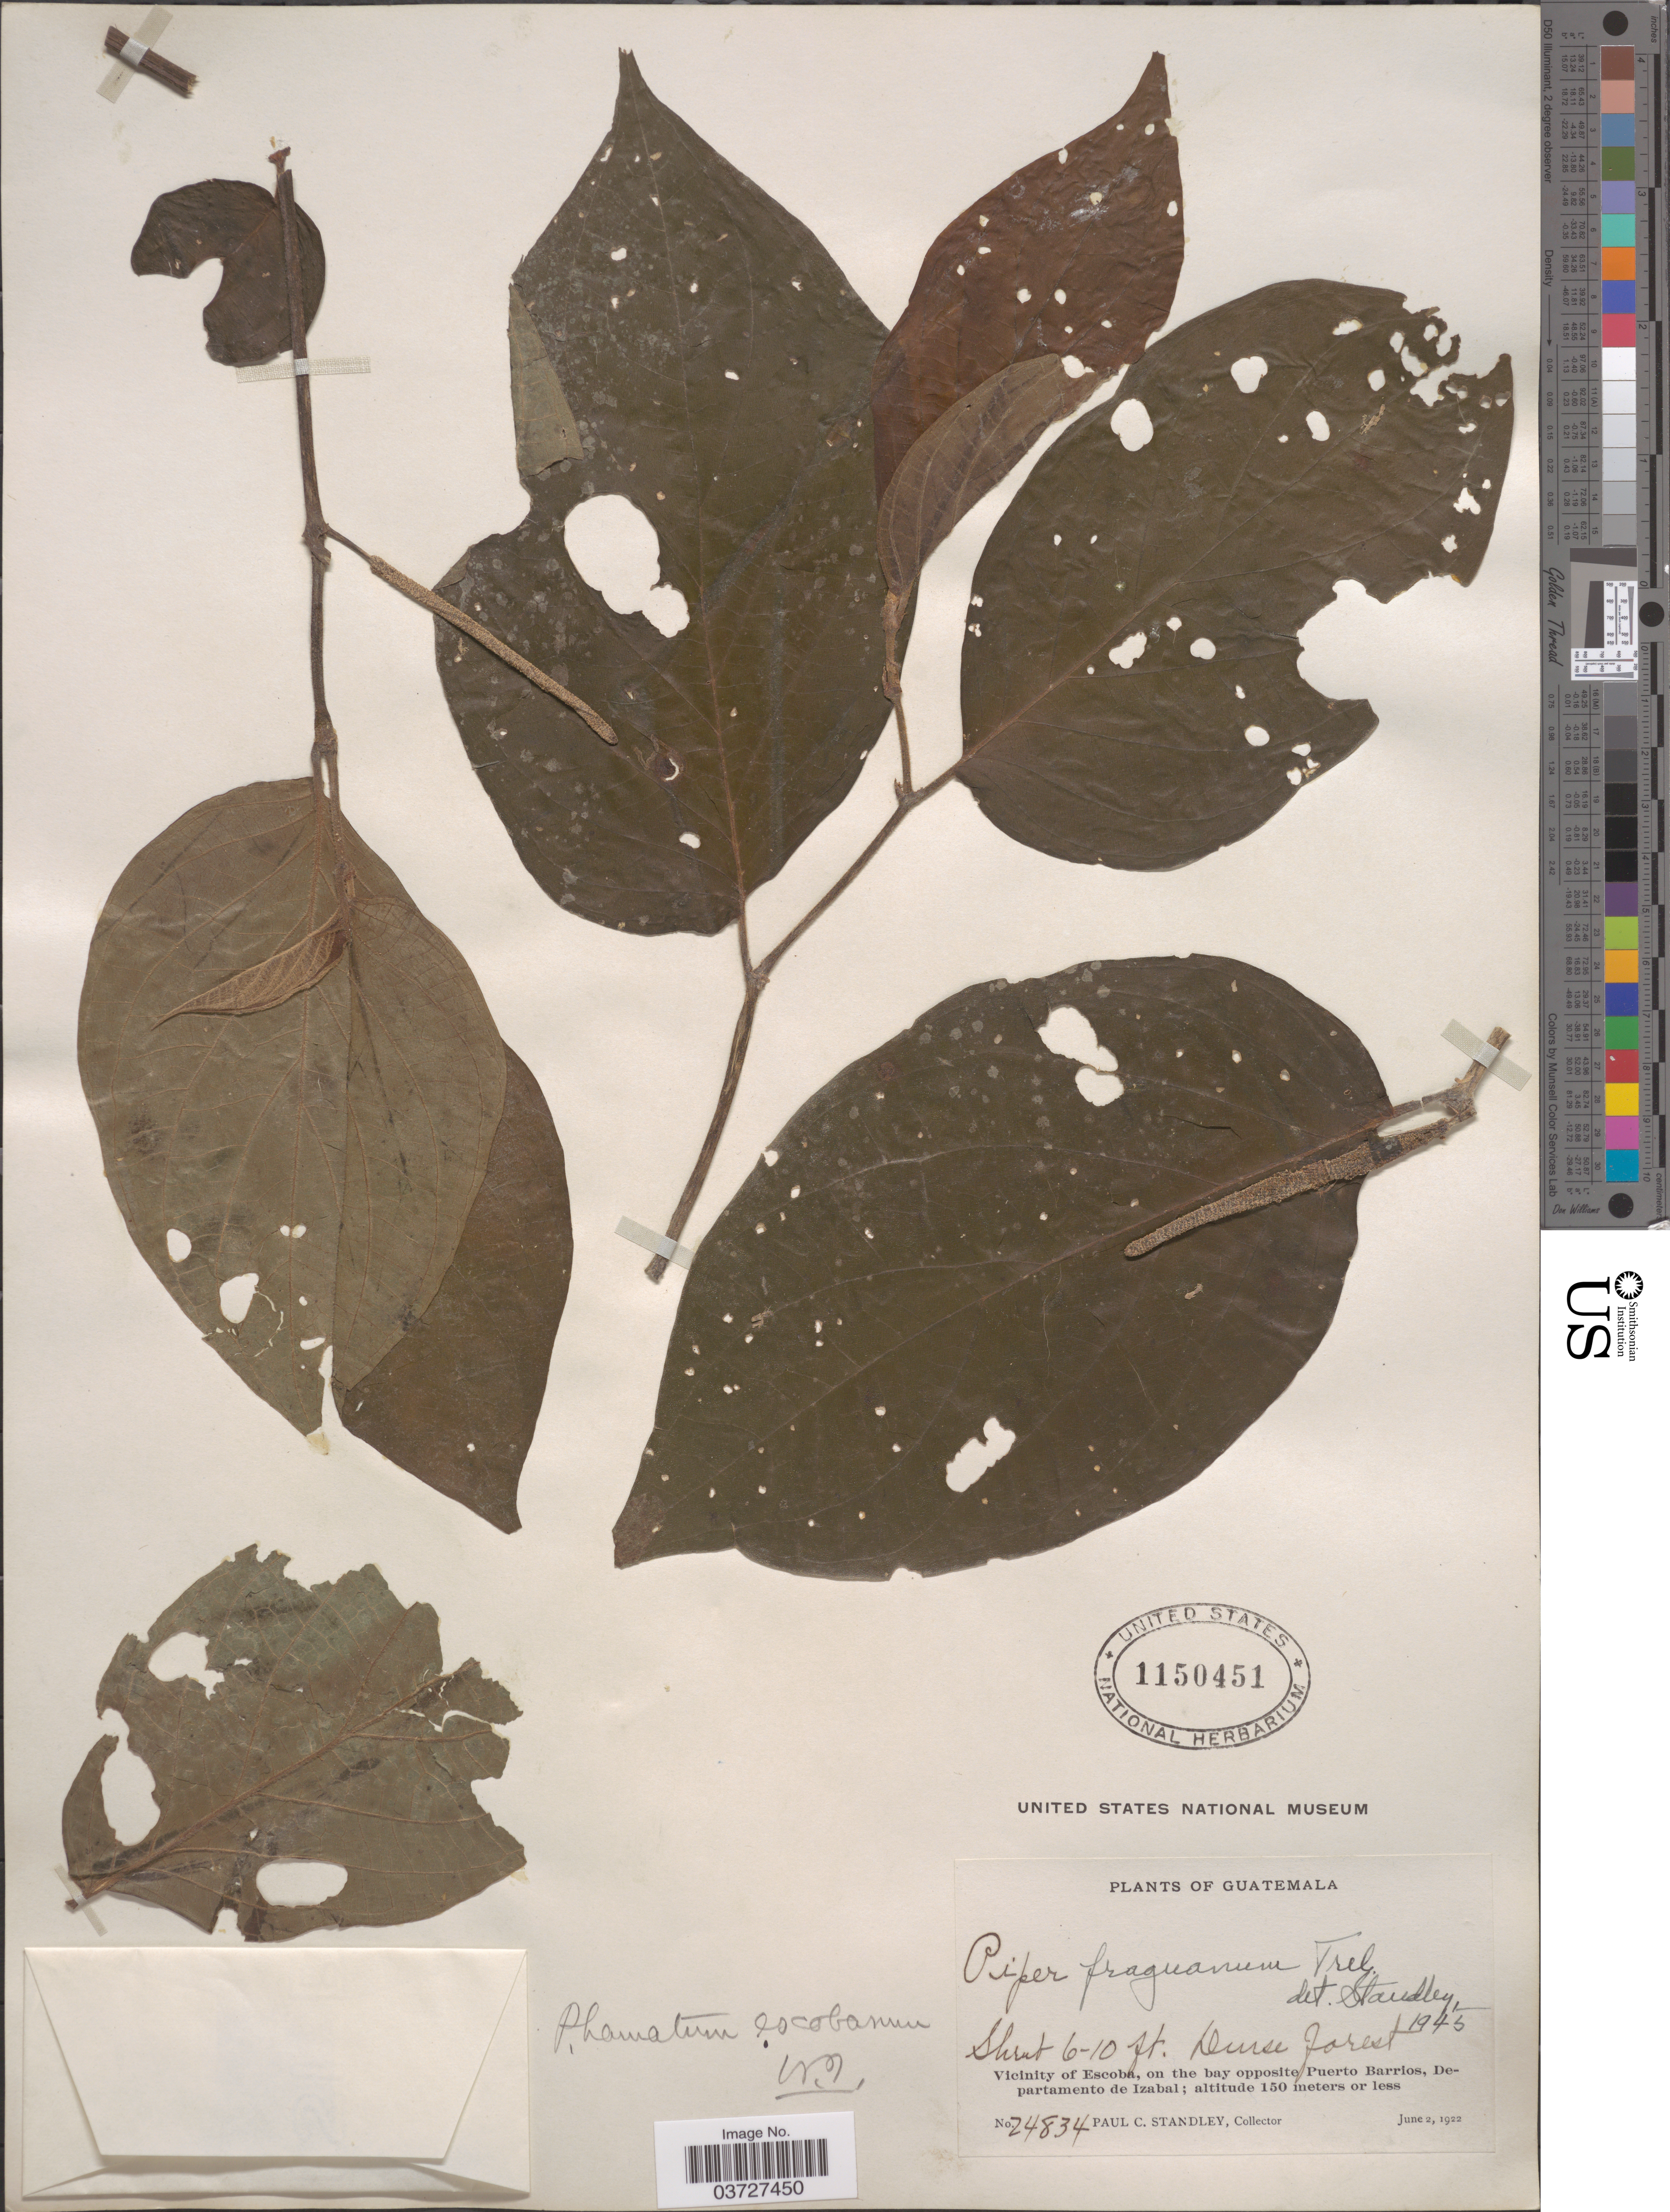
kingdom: Plantae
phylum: Tracheophyta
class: Magnoliopsida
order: Piperales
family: Piperaceae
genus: Piper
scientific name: Piper fraguanum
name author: Trel.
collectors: P. C. Standley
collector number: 24834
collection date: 1922-06-02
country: Guatemala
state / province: Izabal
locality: Vicinity of Escoba, on the bay opposite Puerto Barrios, Departamento de Izabal.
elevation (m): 150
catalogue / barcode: US 1150451